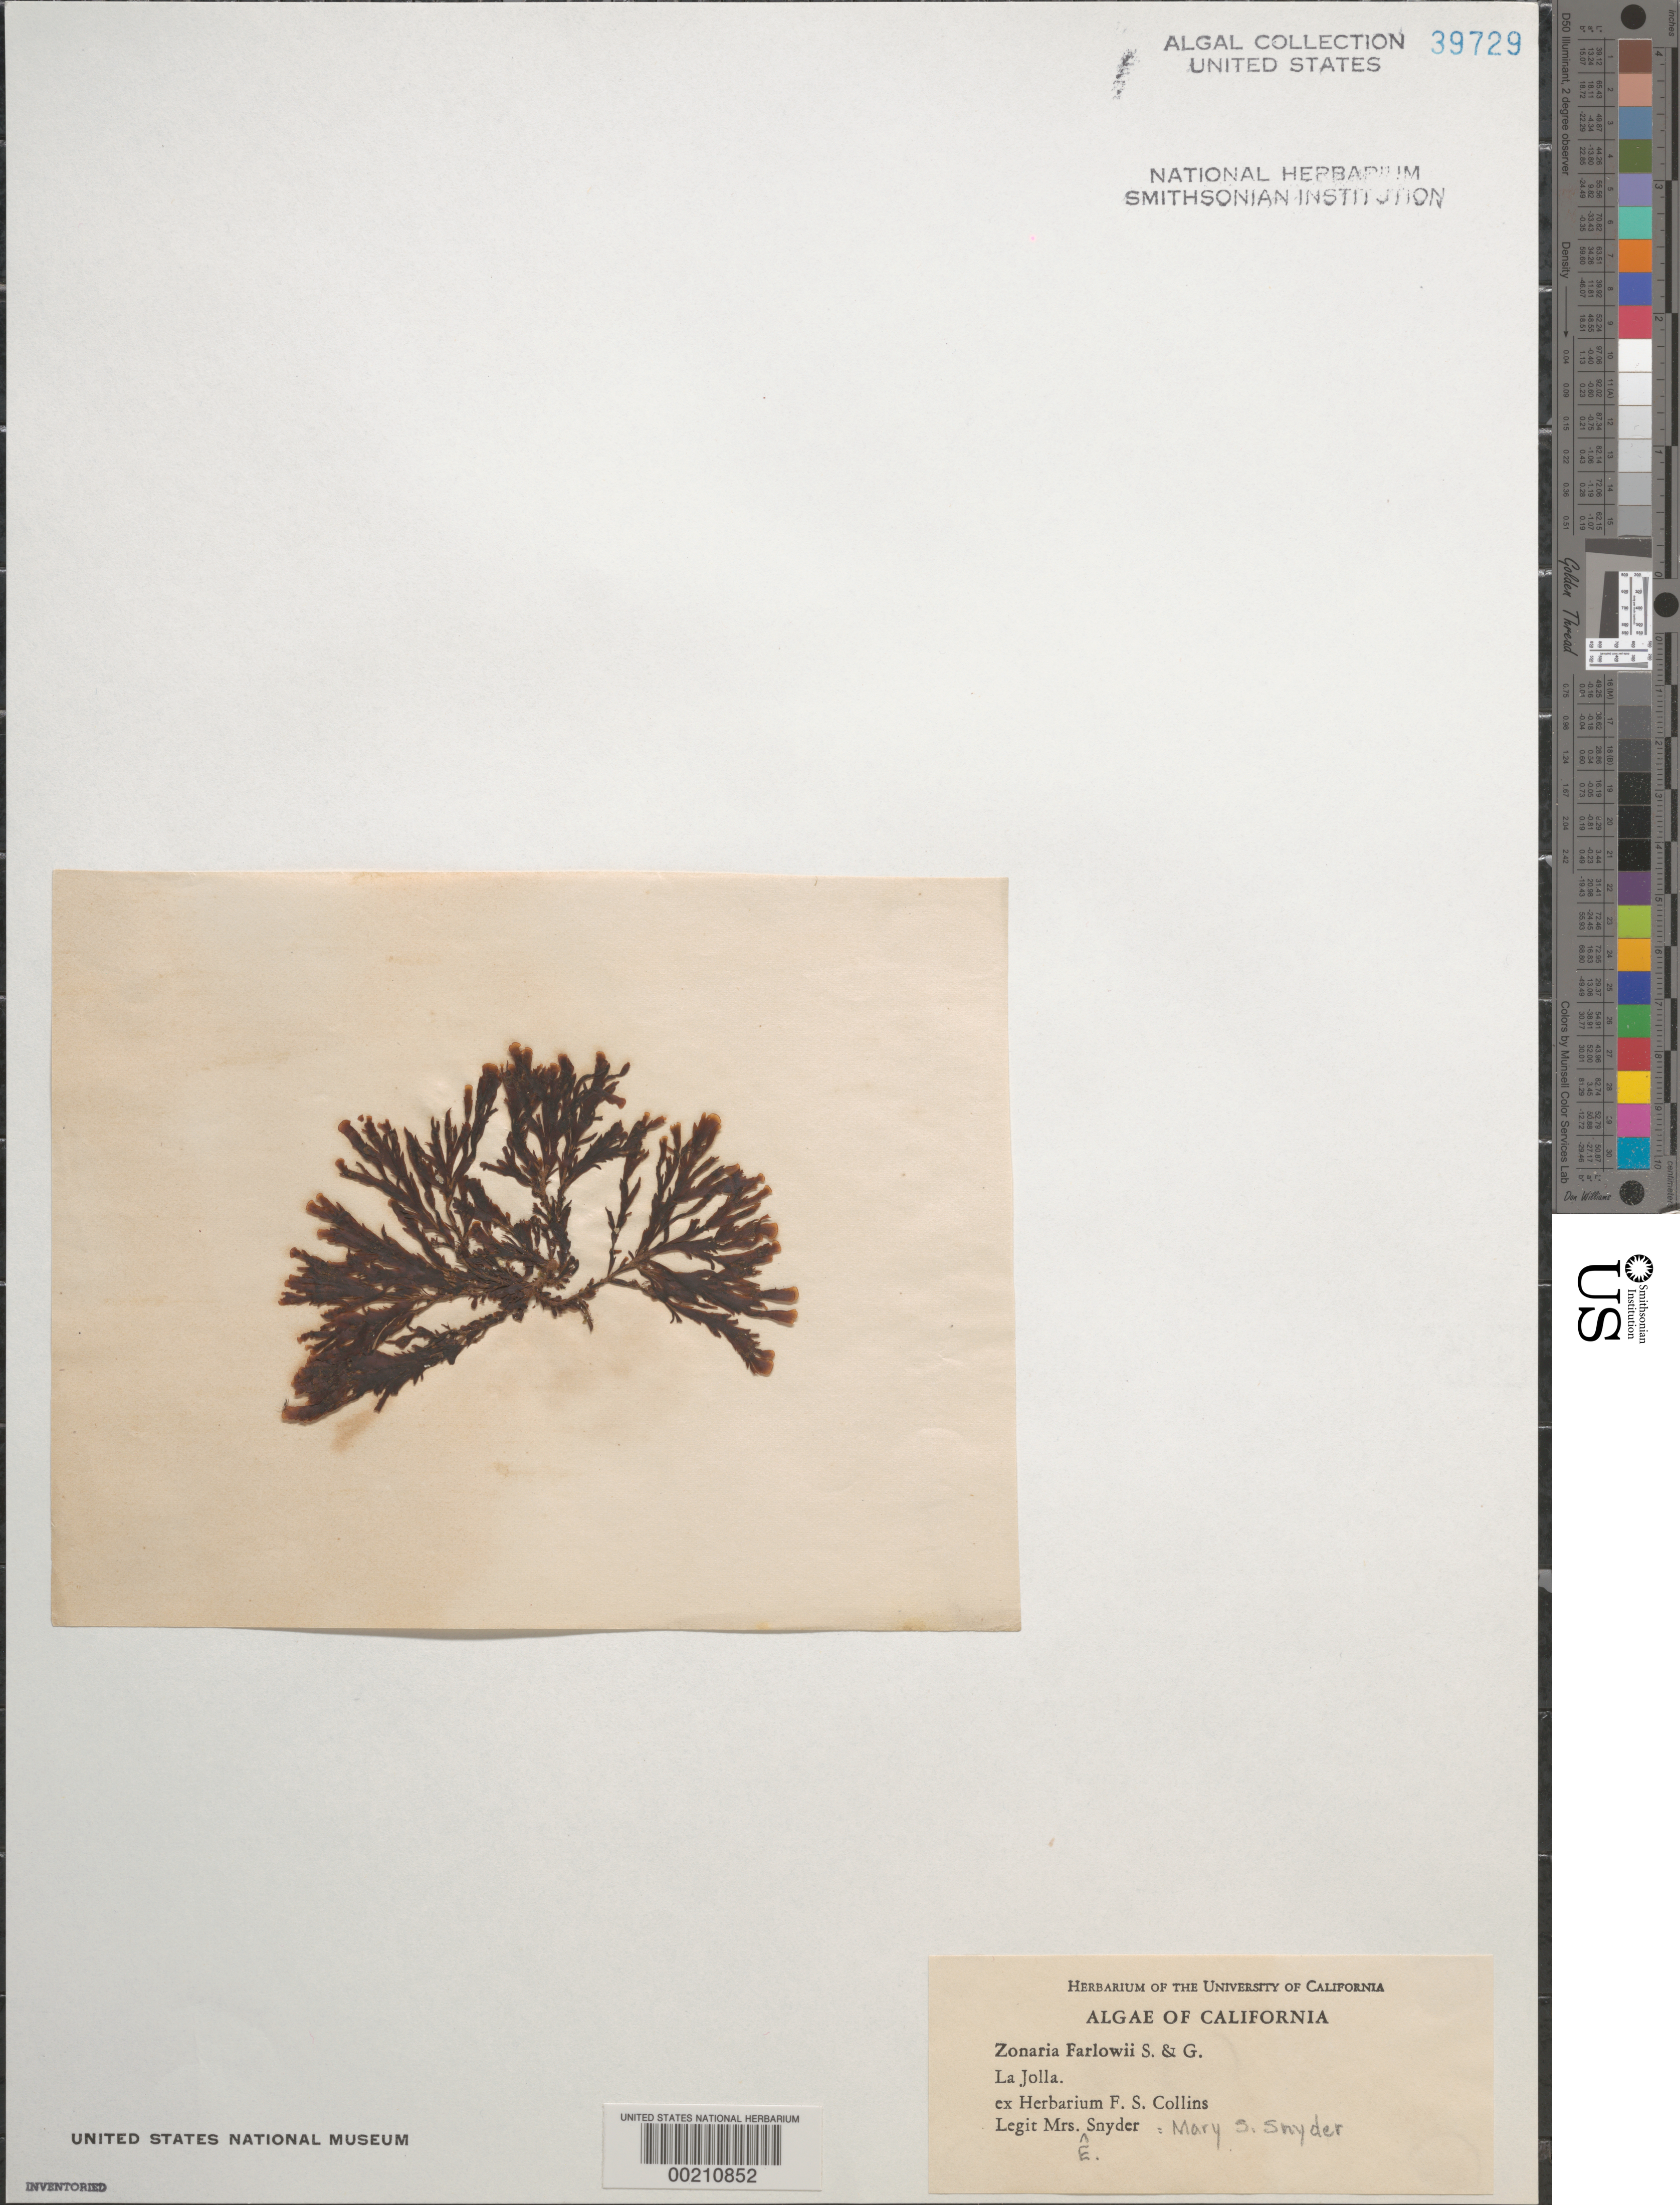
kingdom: Chromista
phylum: Ochrophyta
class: Phaeophyceae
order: Dictyotales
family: Dictyotaceae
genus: Zonaria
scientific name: Zonaria farlowii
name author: Setch. & N.L. Gardner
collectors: M. Snyder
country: United States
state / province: California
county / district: San Diego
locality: La Jolla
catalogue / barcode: US 39729